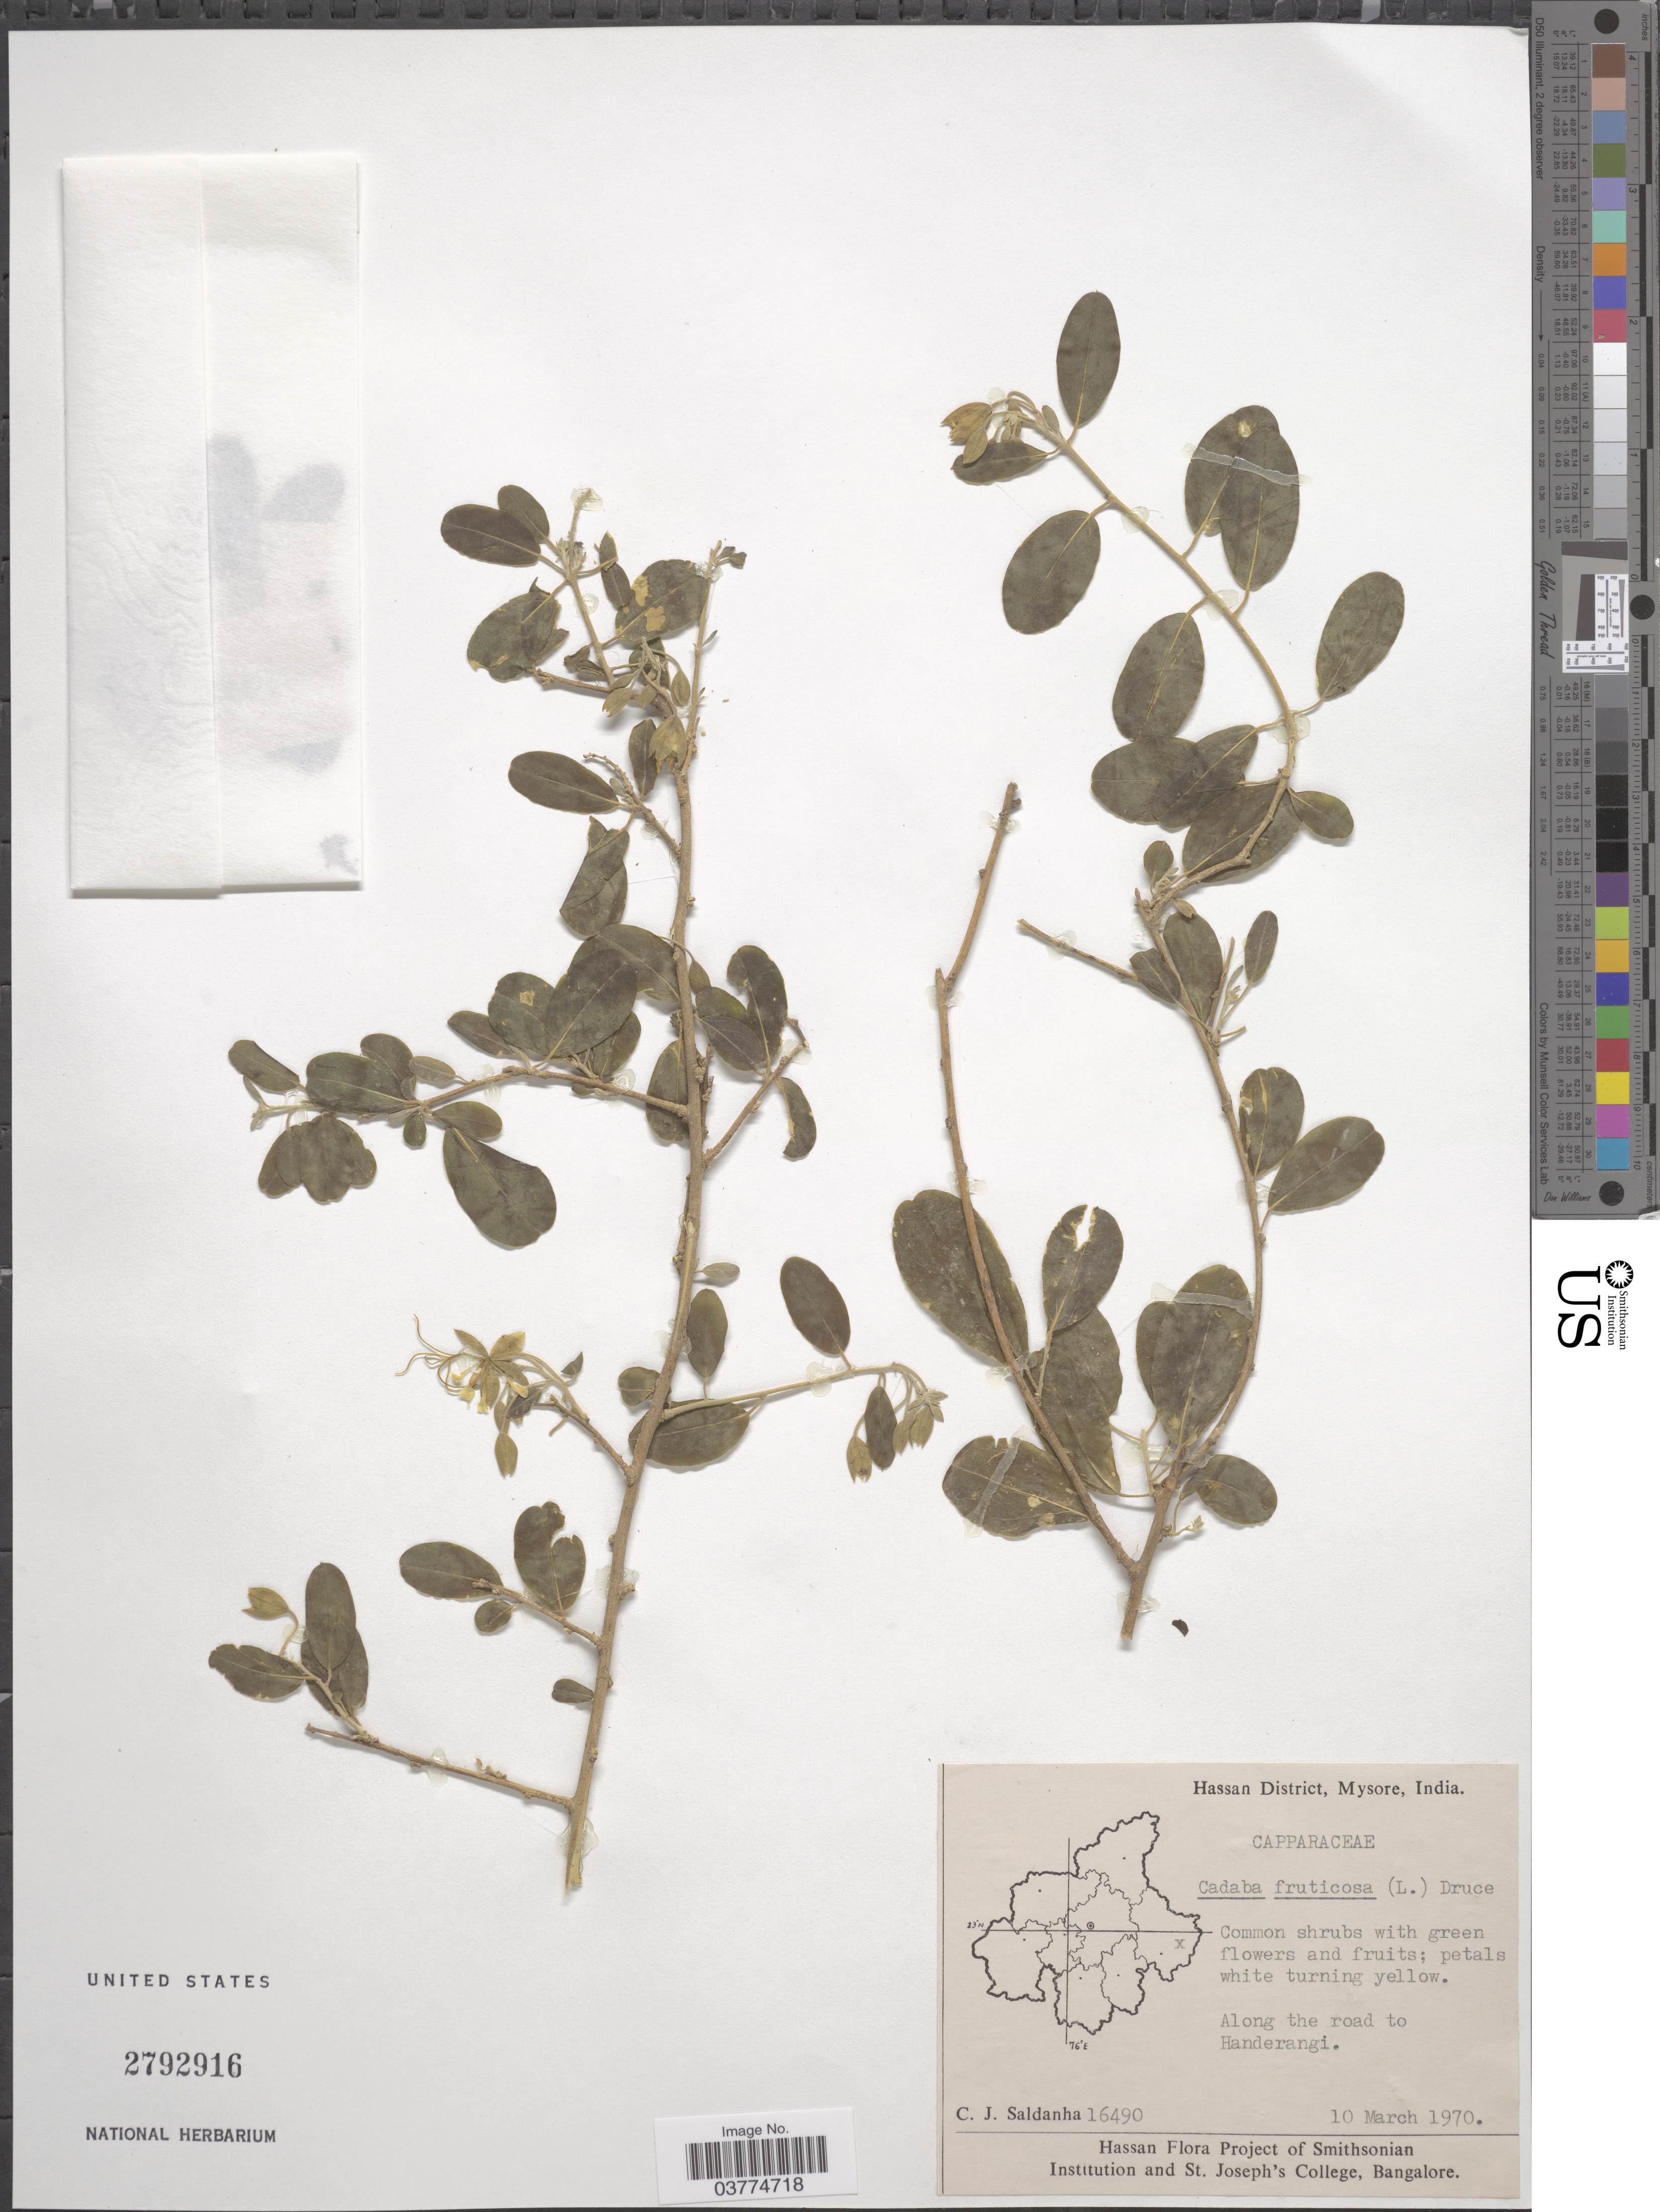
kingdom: Plantae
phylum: Tracheophyta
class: Magnoliopsida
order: Brassicales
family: Capparaceae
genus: Cadaba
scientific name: Cadaba fruticosa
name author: (L.) Druce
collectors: C. J. Saldanha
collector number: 16490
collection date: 1970-03-10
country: India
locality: Hassan District, Mysore. Along the road to Handerangi.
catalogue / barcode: US 2792916